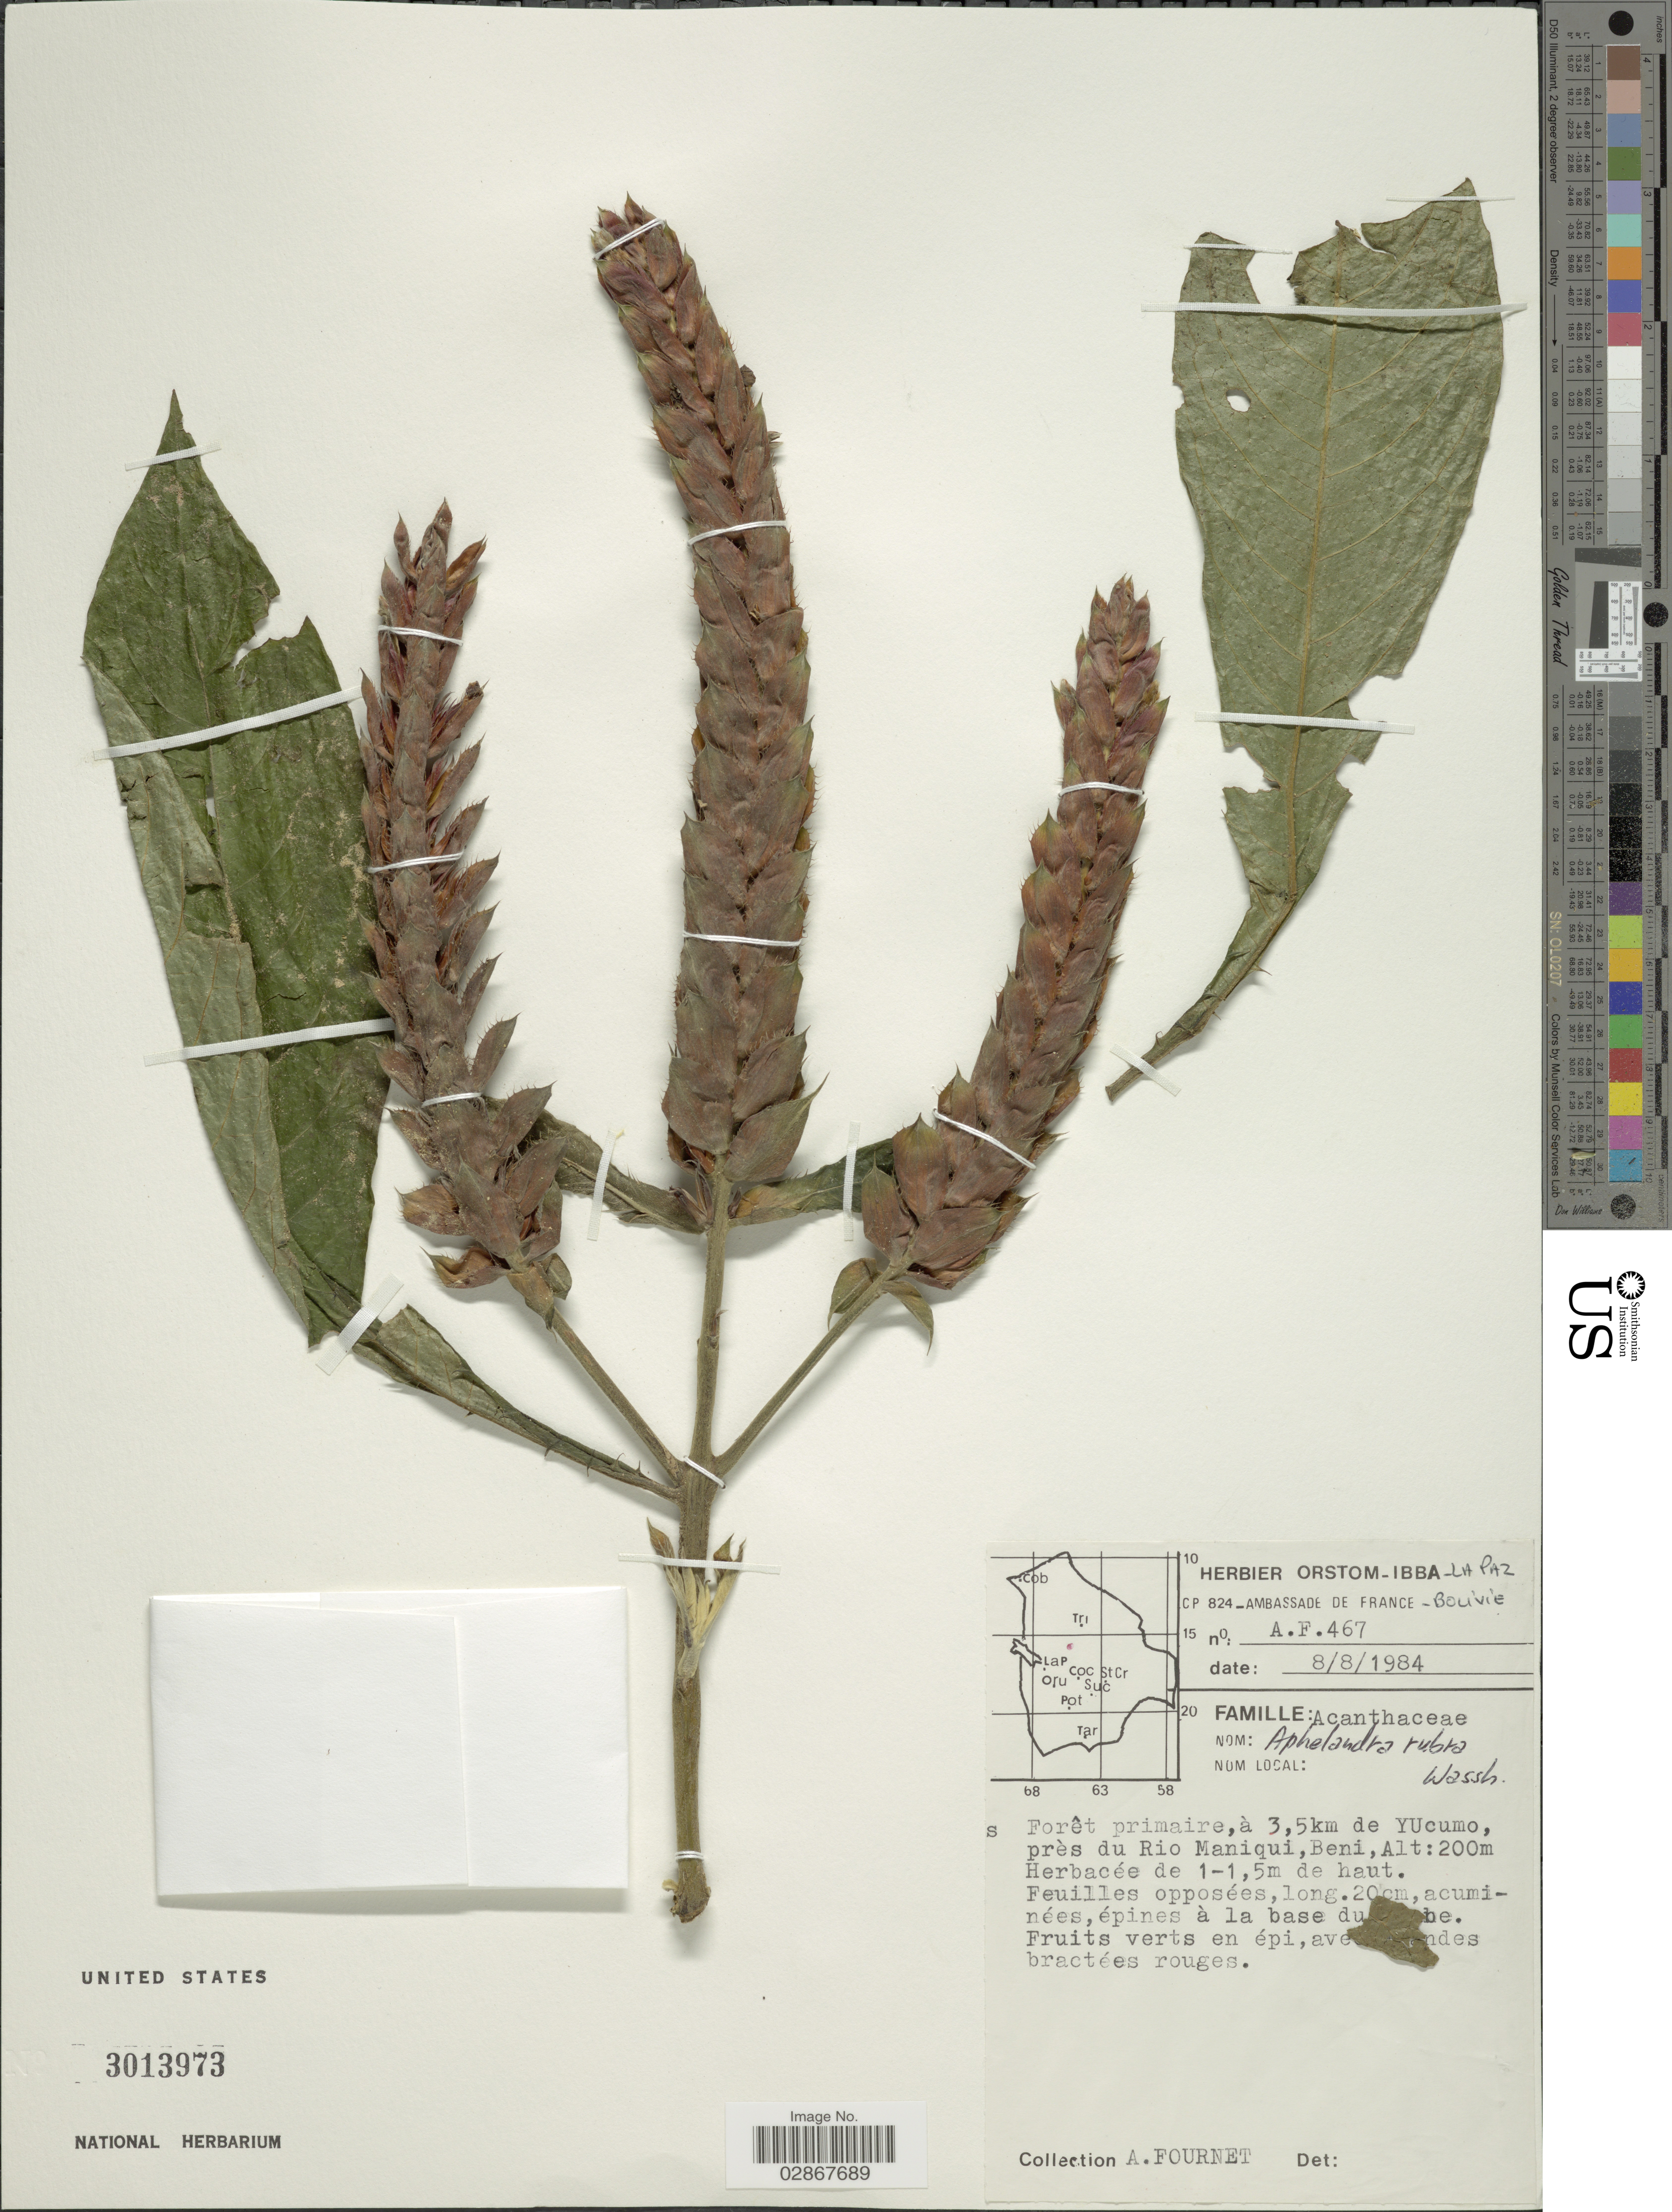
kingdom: Plantae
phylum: Tracheophyta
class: Magnoliopsida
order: Lamiales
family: Acanthaceae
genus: Aphelandra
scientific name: Aphelandra rubra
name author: Wassh.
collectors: A. Fournet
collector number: A.F.467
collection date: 1984-08-08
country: Bolivia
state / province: Beni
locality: À 3.5 km de Yucumo, près du Rio Maniqui.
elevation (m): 200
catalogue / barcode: US 3013973